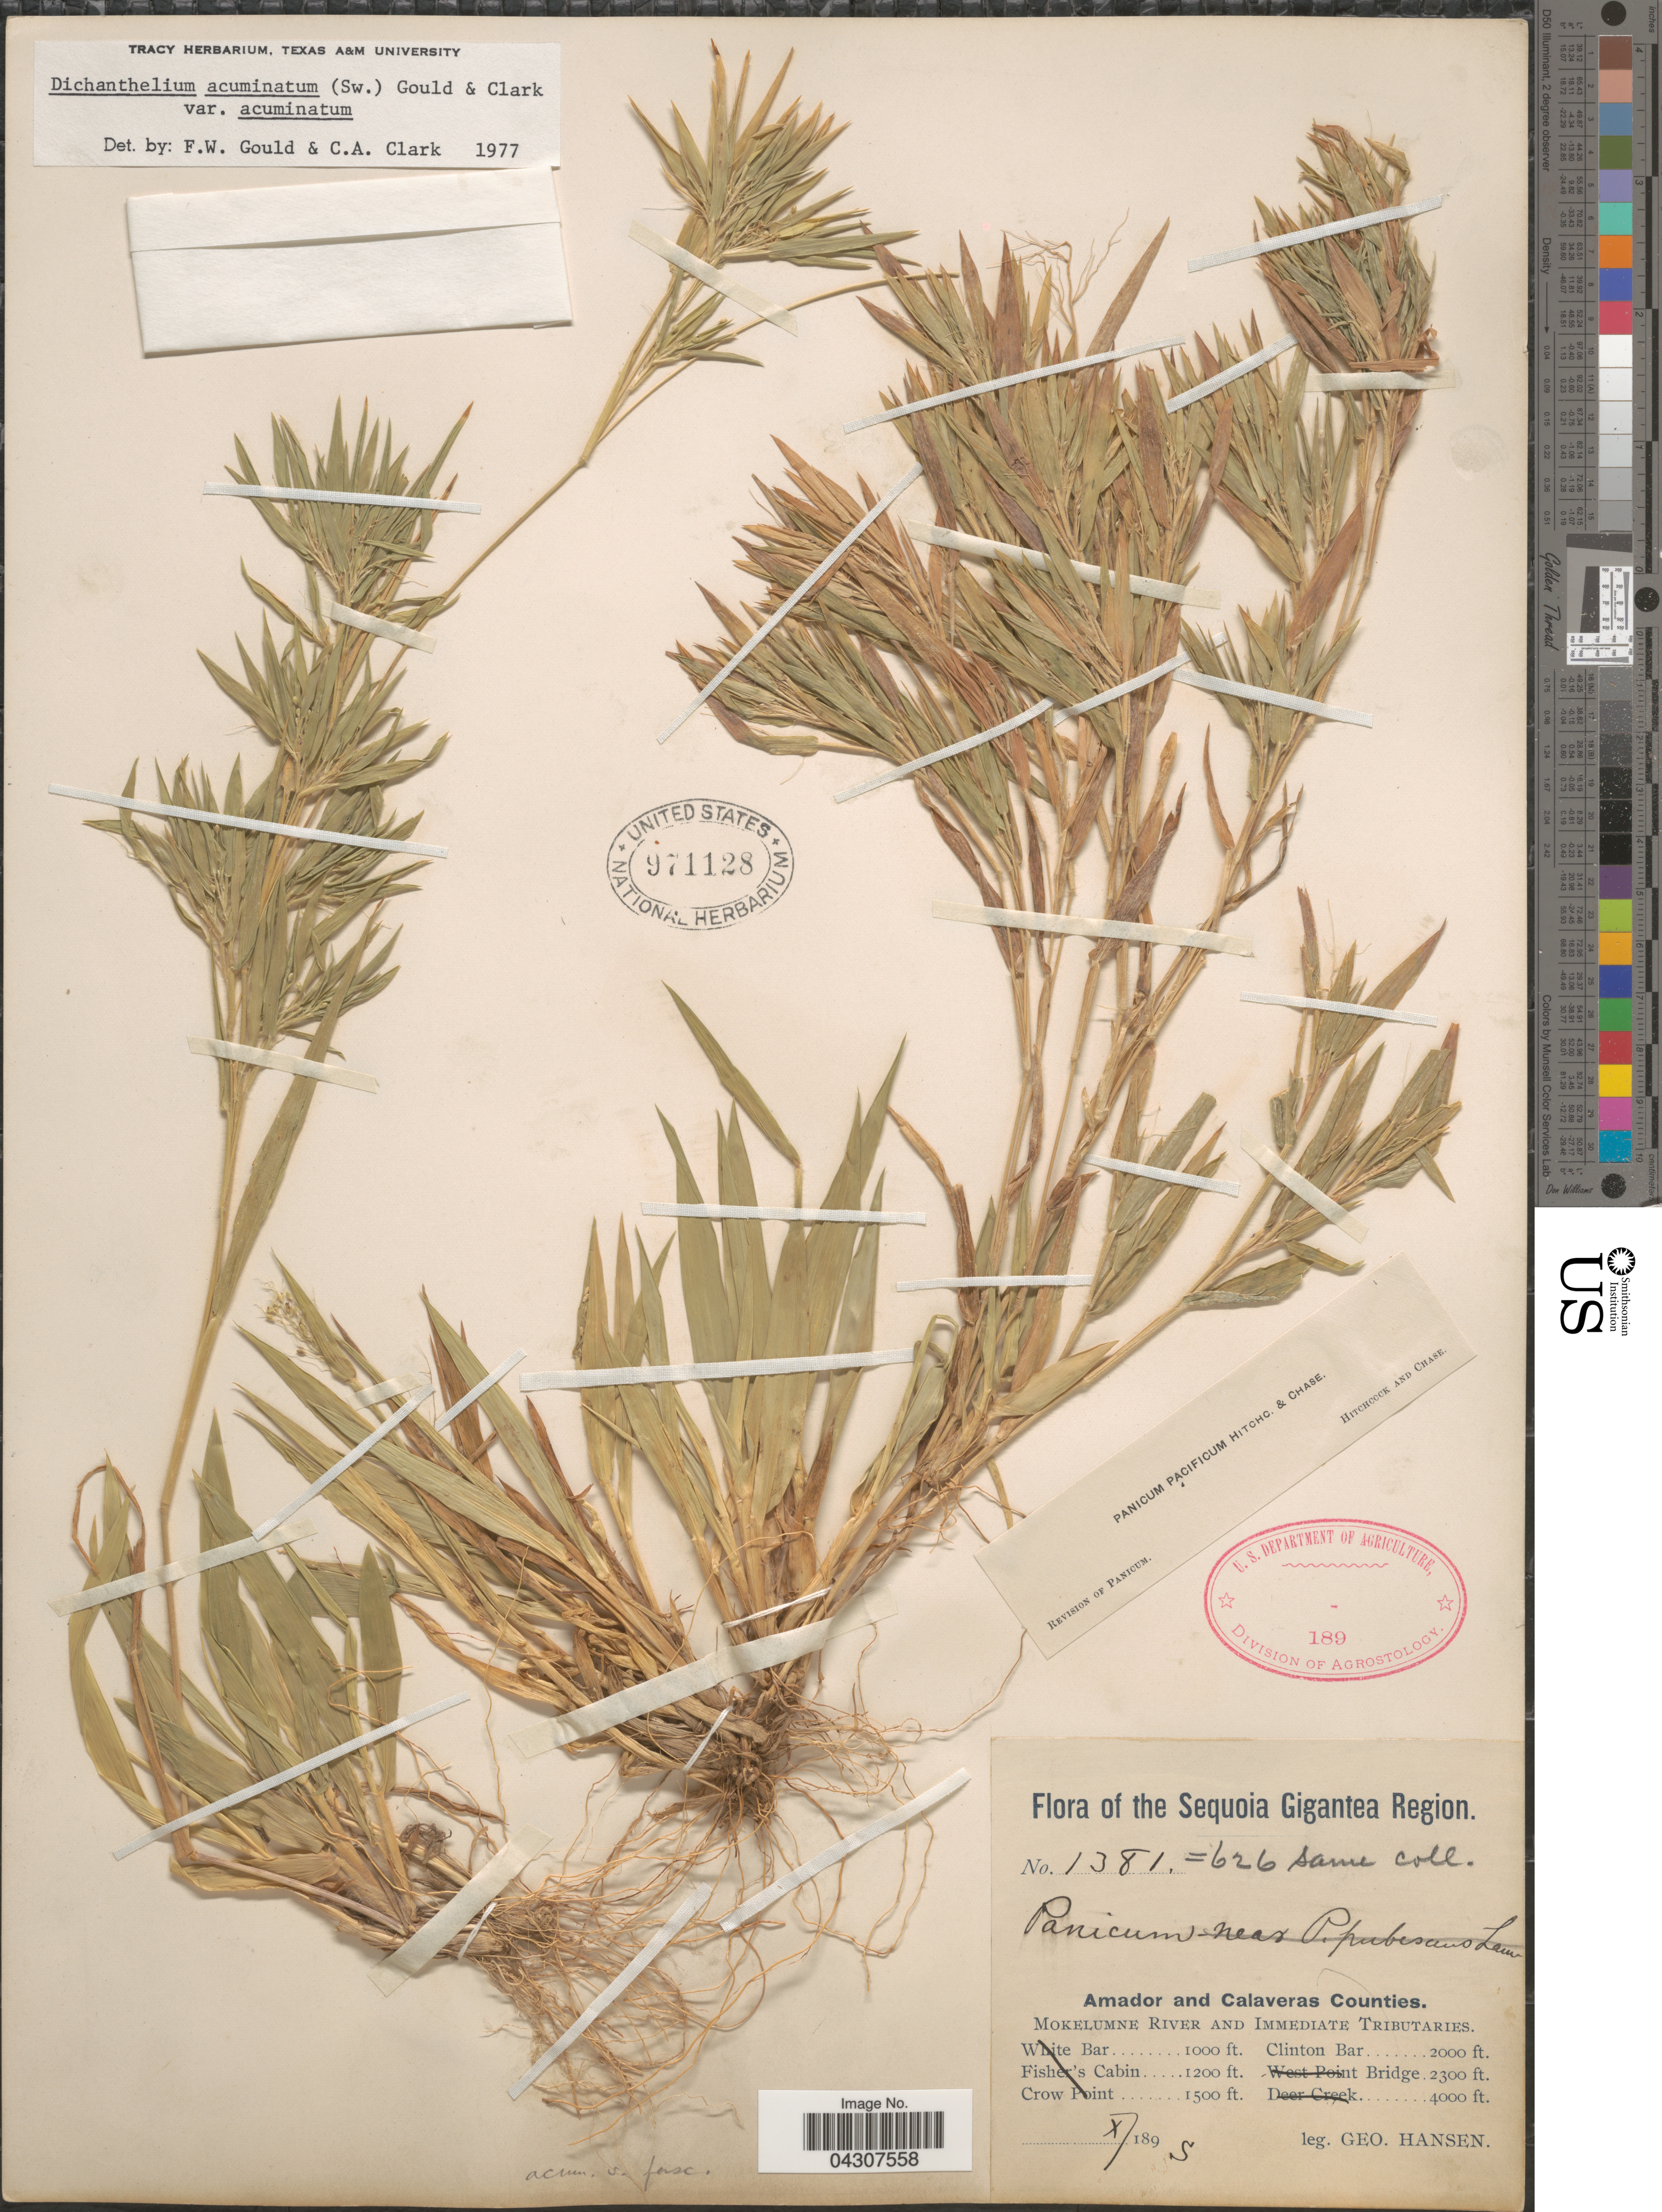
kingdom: Plantae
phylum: Tracheophyta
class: Liliopsida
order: Poales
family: Poaceae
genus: Dichanthelium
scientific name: Dichanthelium acuminatum var. acuminatum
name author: (Sw.) Gould & C.A. Clark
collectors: G. Hansen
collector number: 1381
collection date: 1895-11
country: United States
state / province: California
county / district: Calaveras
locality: Sequoia Gigantea Region. Amador and Calaveras Counties. Mokelumne River and Immediate Tributaries. Clinton bar.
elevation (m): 610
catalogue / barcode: US 971128